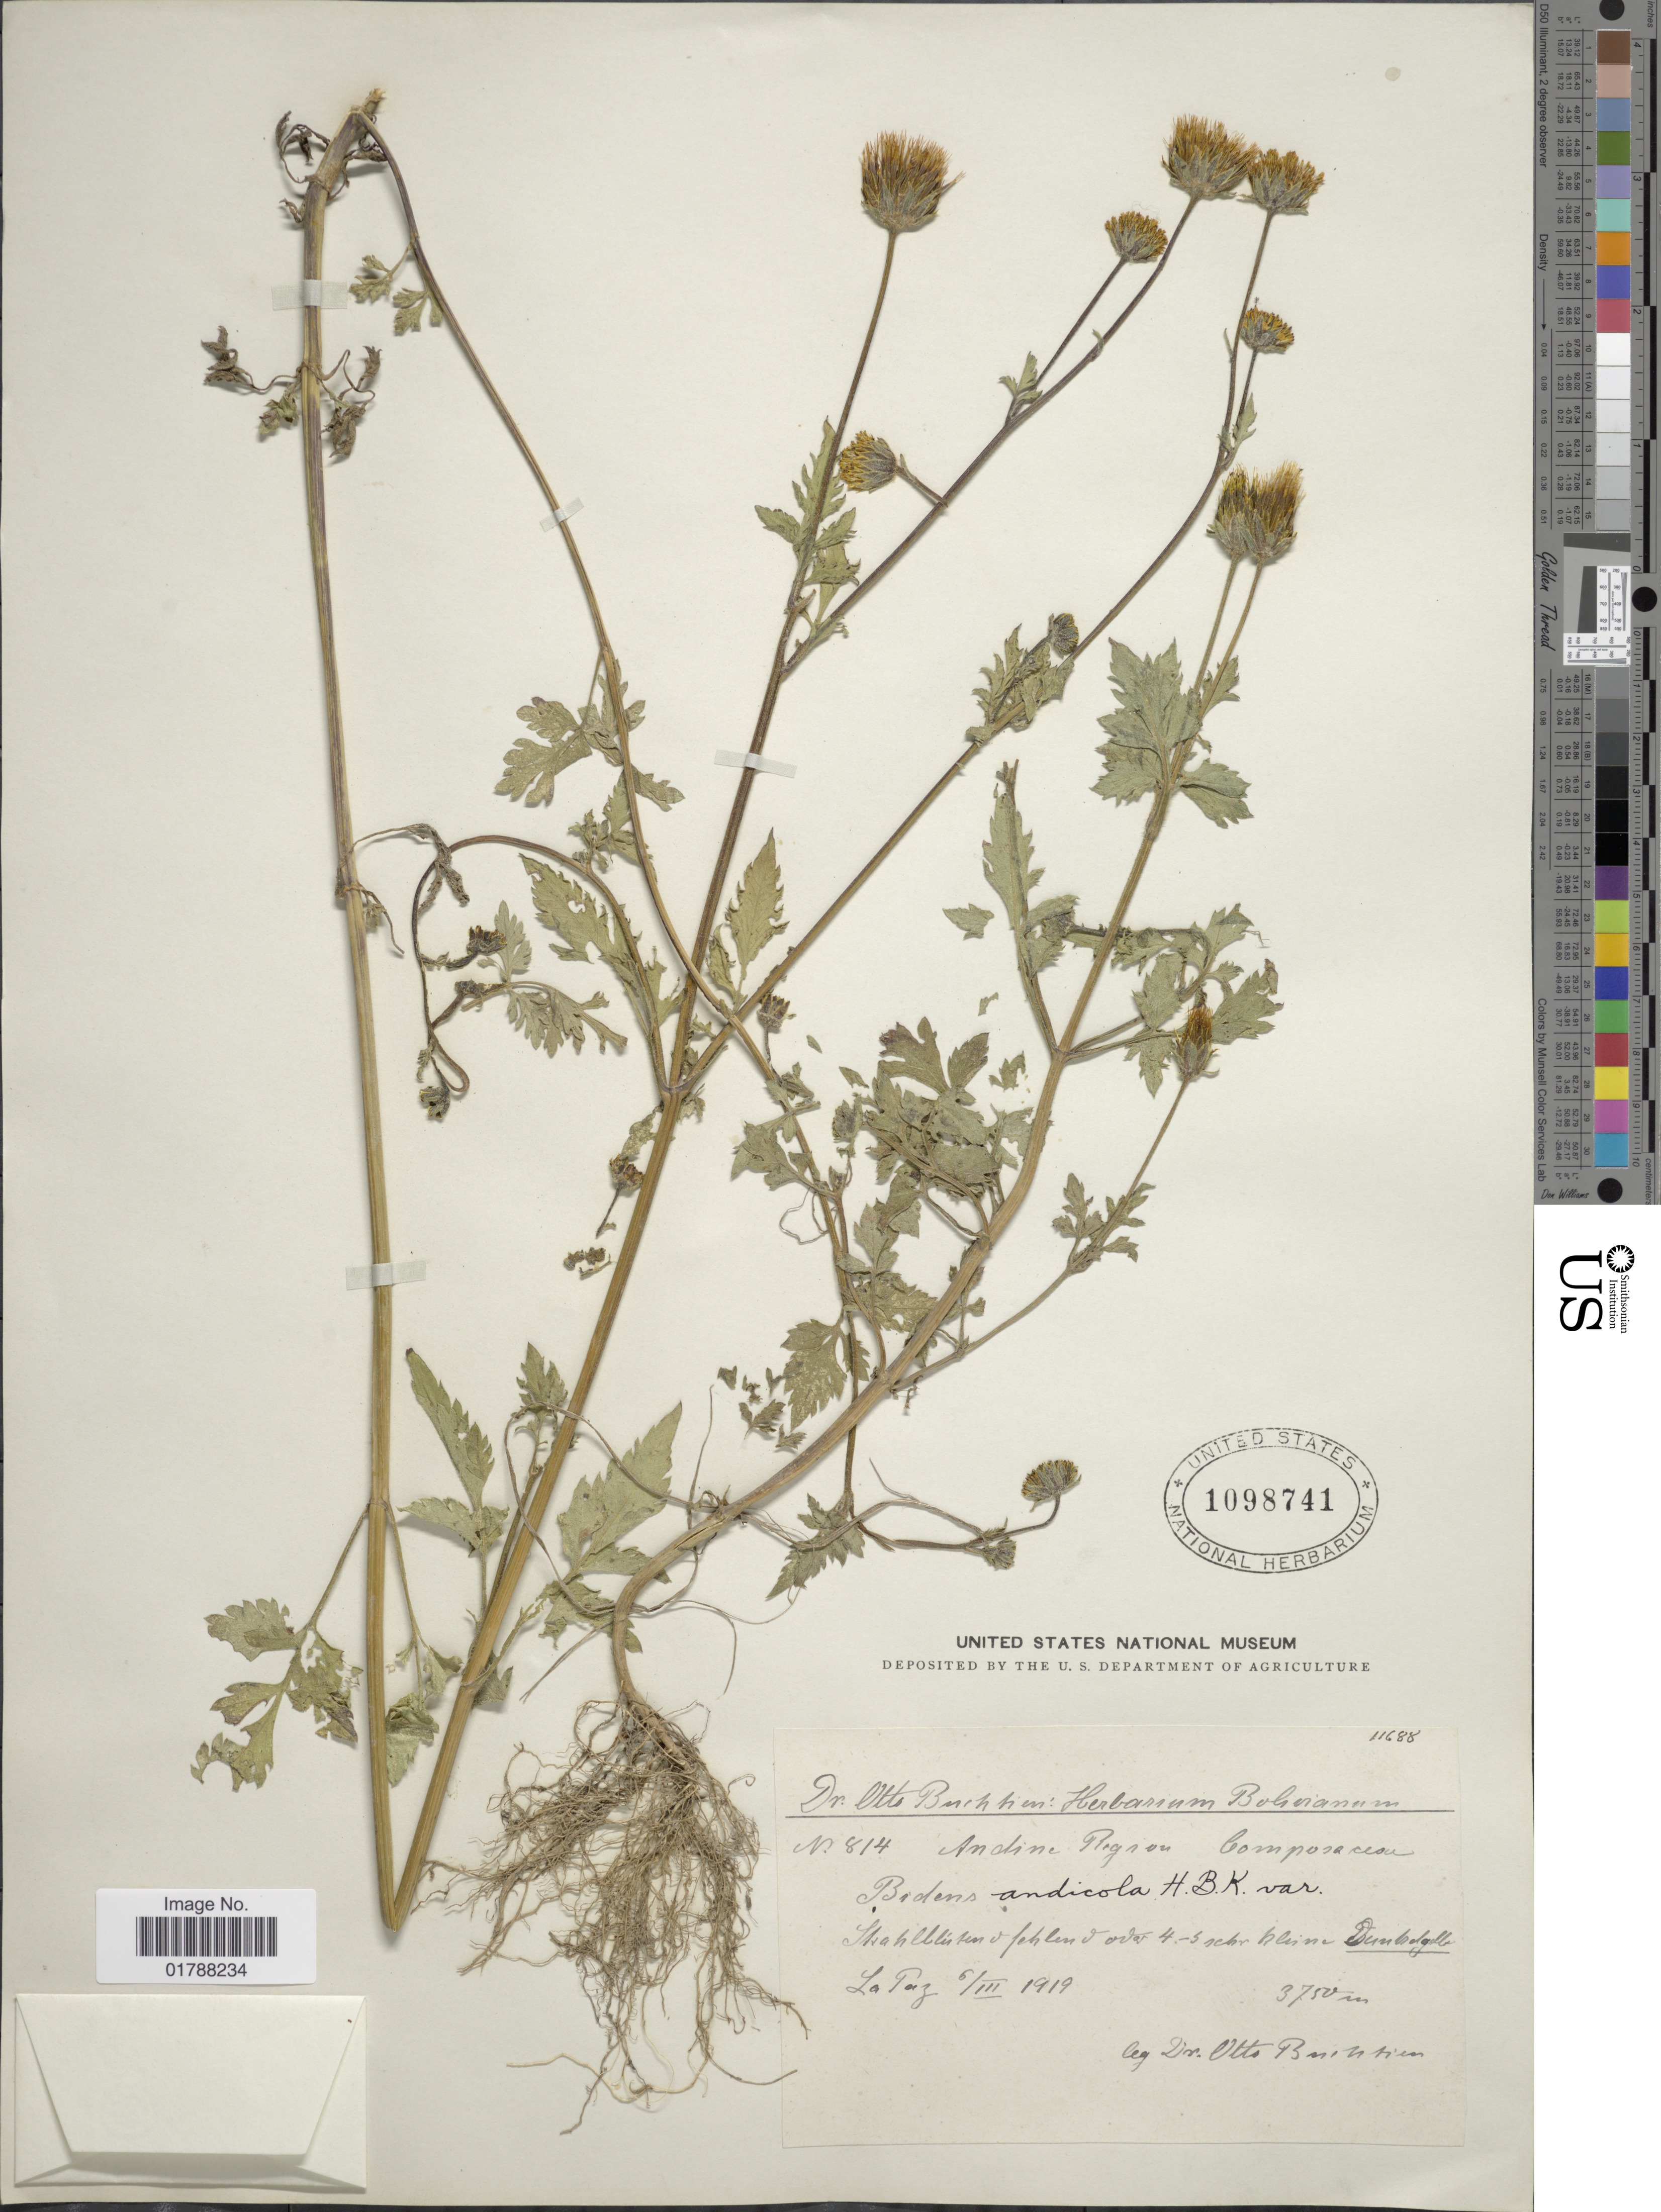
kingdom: Plantae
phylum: Tracheophyta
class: Magnoliopsida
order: Asterales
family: Asteraceae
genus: Bidens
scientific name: Bidens andicola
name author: Kunth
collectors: O. Buchtien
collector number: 11688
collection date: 1919-03-06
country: Bolivia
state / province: La Paz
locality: Andine Region.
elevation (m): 3750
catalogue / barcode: US 1098741